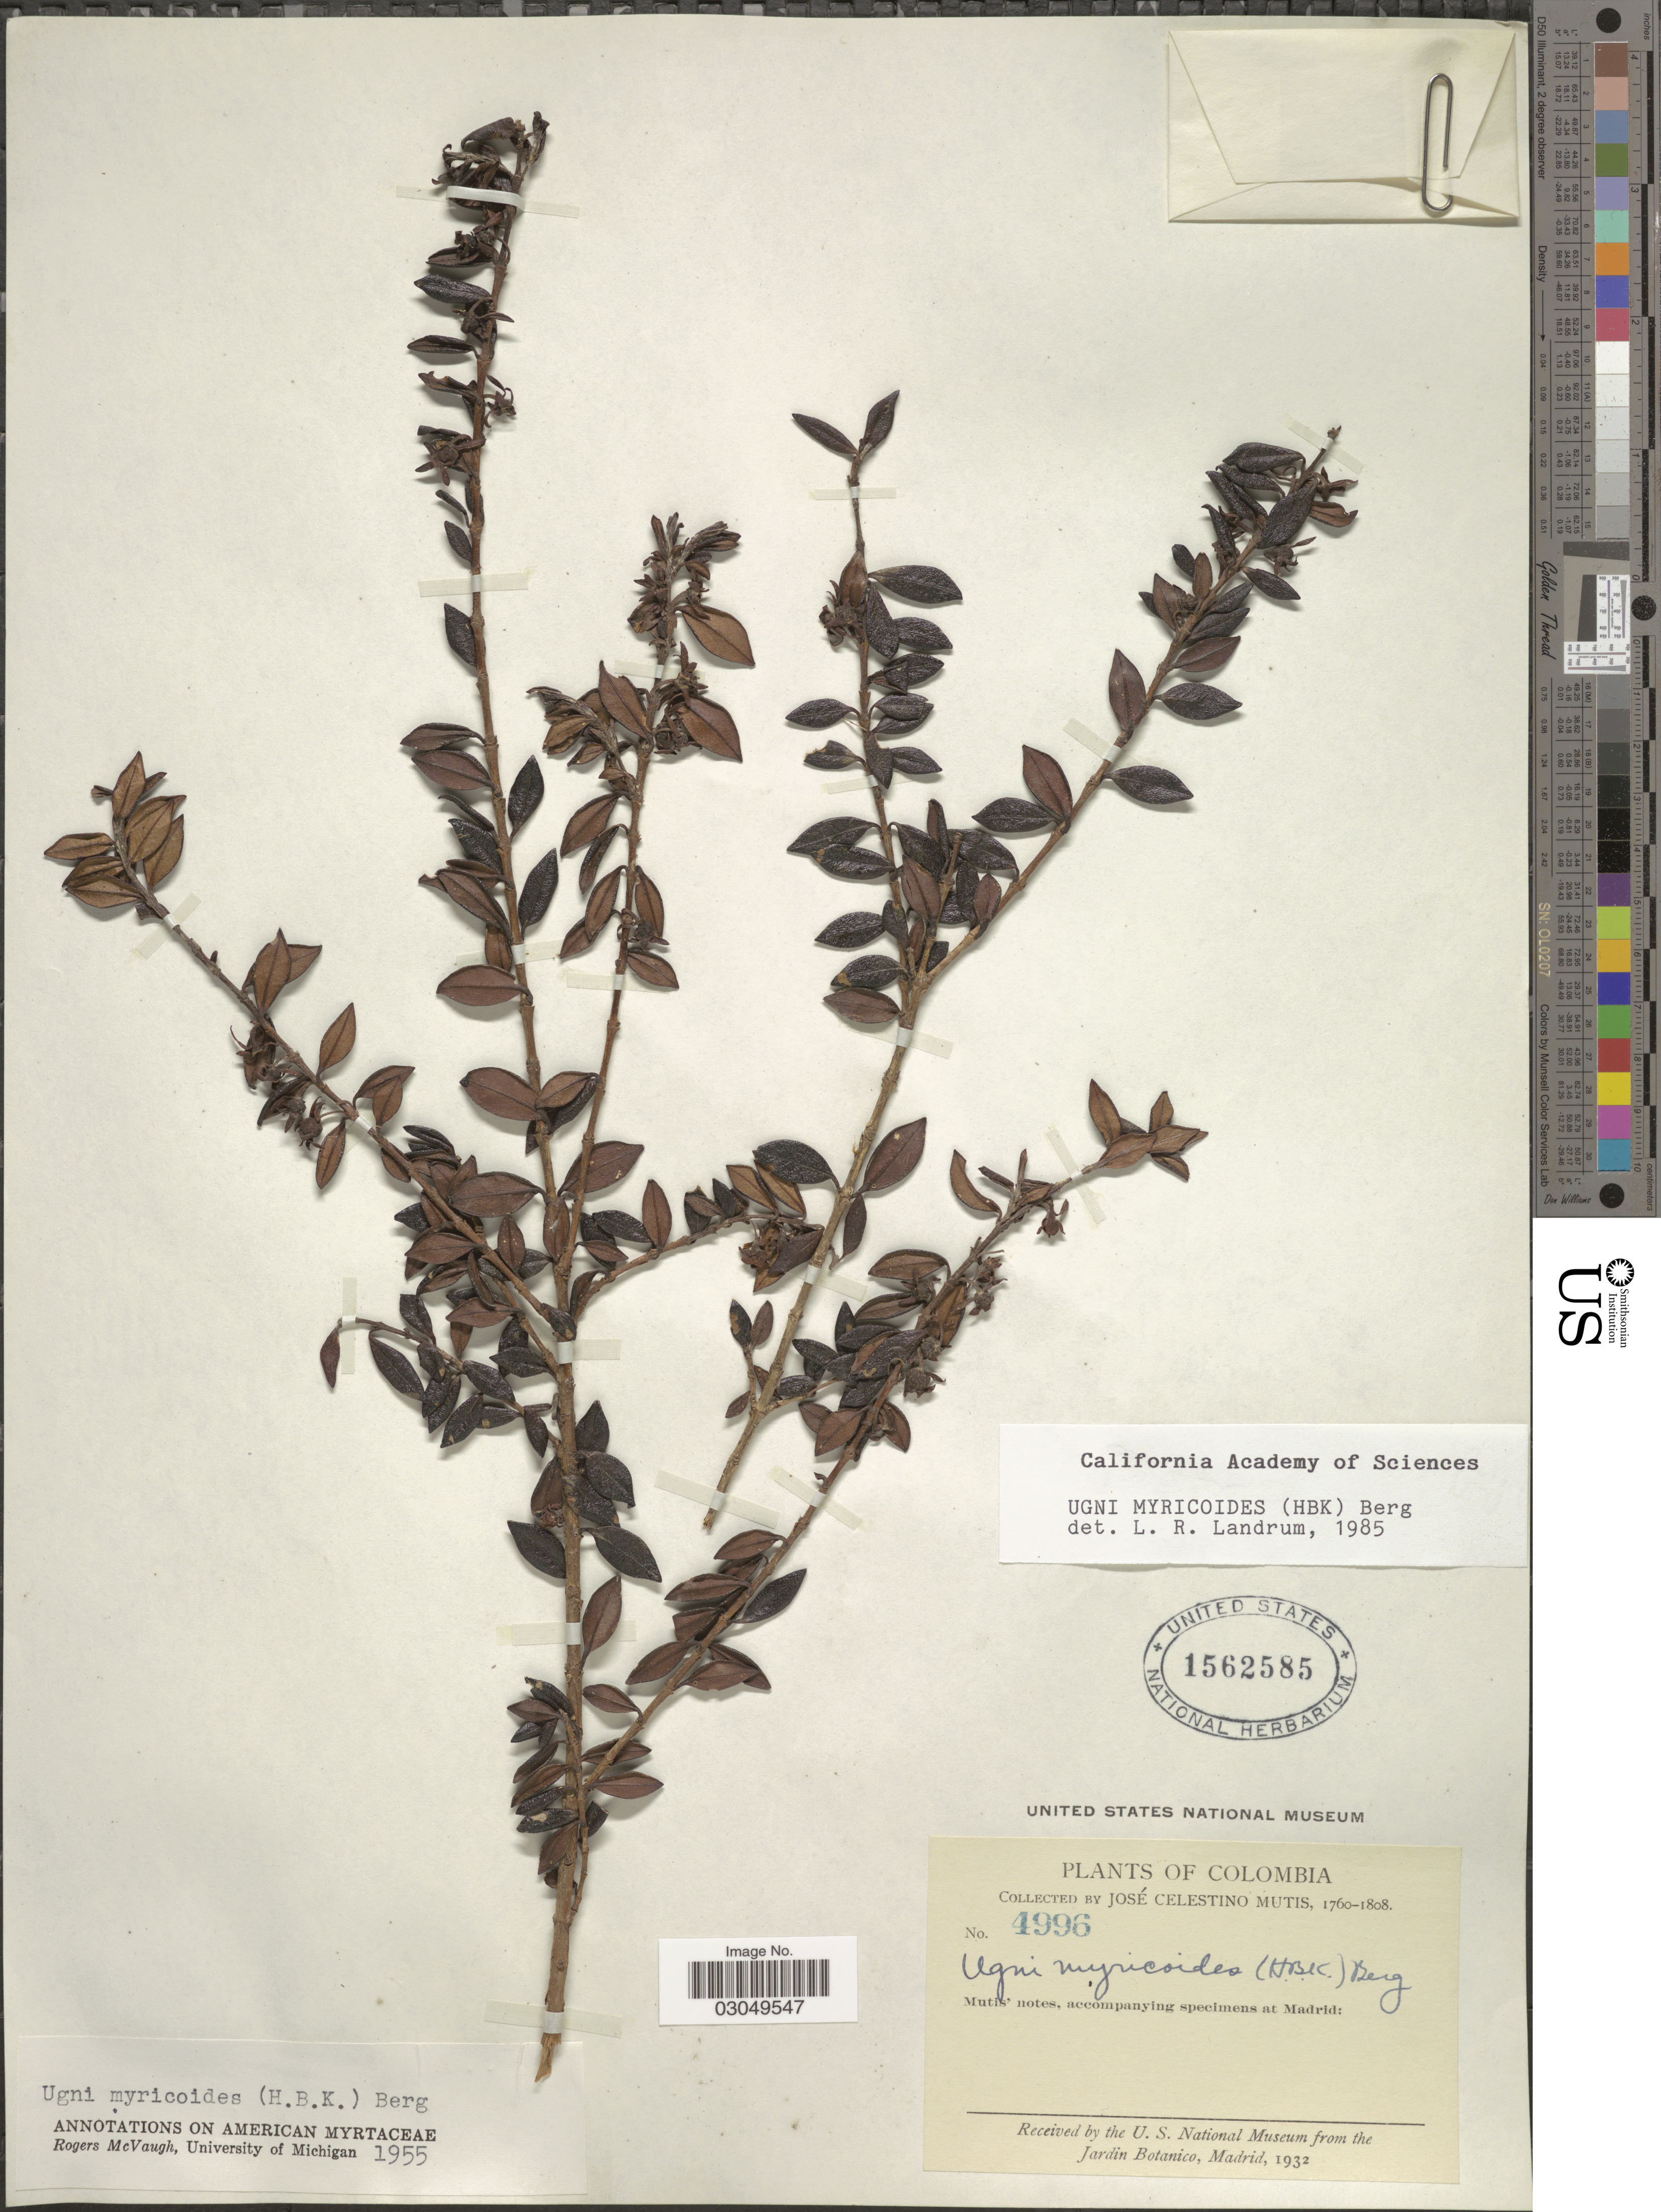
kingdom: Plantae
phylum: Tracheophyta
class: Magnoliopsida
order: Myrtales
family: Myrtaceae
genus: Ugni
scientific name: Ugni myricoides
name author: (Kunth) O. Berg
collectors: J. C. B. Mutis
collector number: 4996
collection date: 1760/1808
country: Colombia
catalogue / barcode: US 1562585